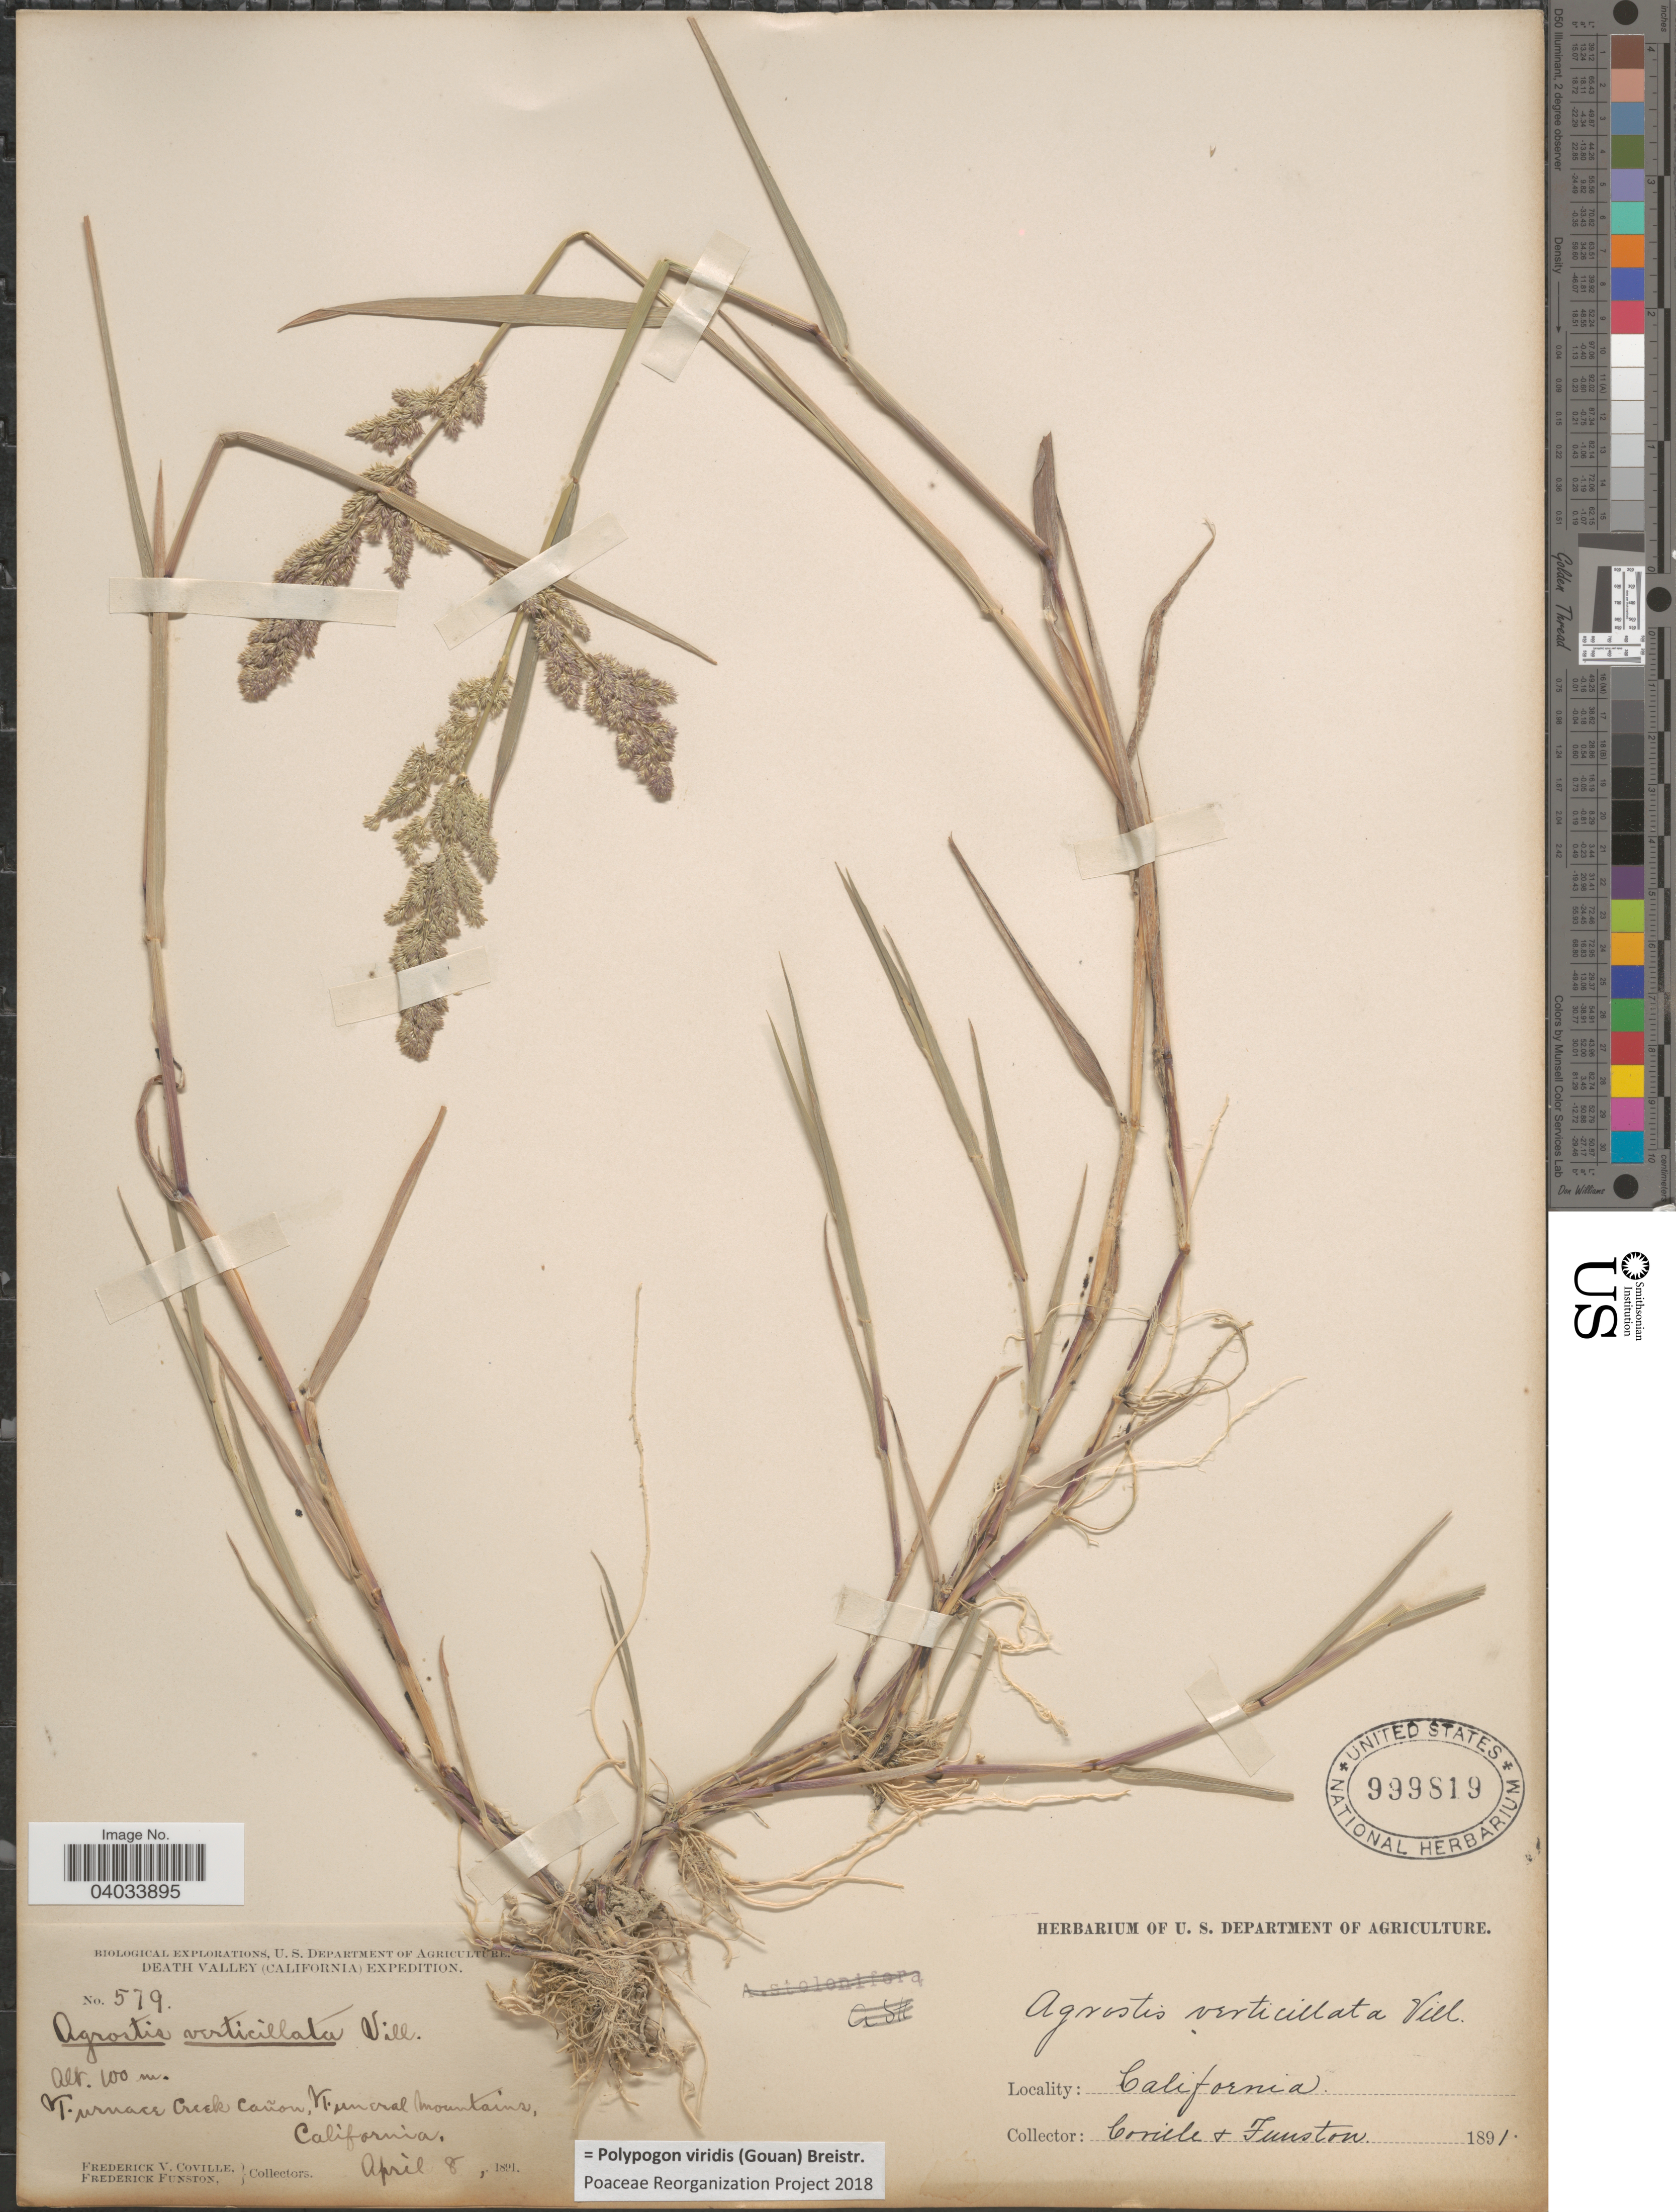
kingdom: Plantae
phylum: Tracheophyta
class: Liliopsida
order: Poales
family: Poaceae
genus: Polypogon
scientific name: Polypogon viridis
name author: (Gouan) Breistroffer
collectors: F. V. Coville & F. Funston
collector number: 579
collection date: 1891-04-08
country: United States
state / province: California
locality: Death Valley. Furnace Creek Cañon, Funeral mountains.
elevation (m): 100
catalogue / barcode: US 999819